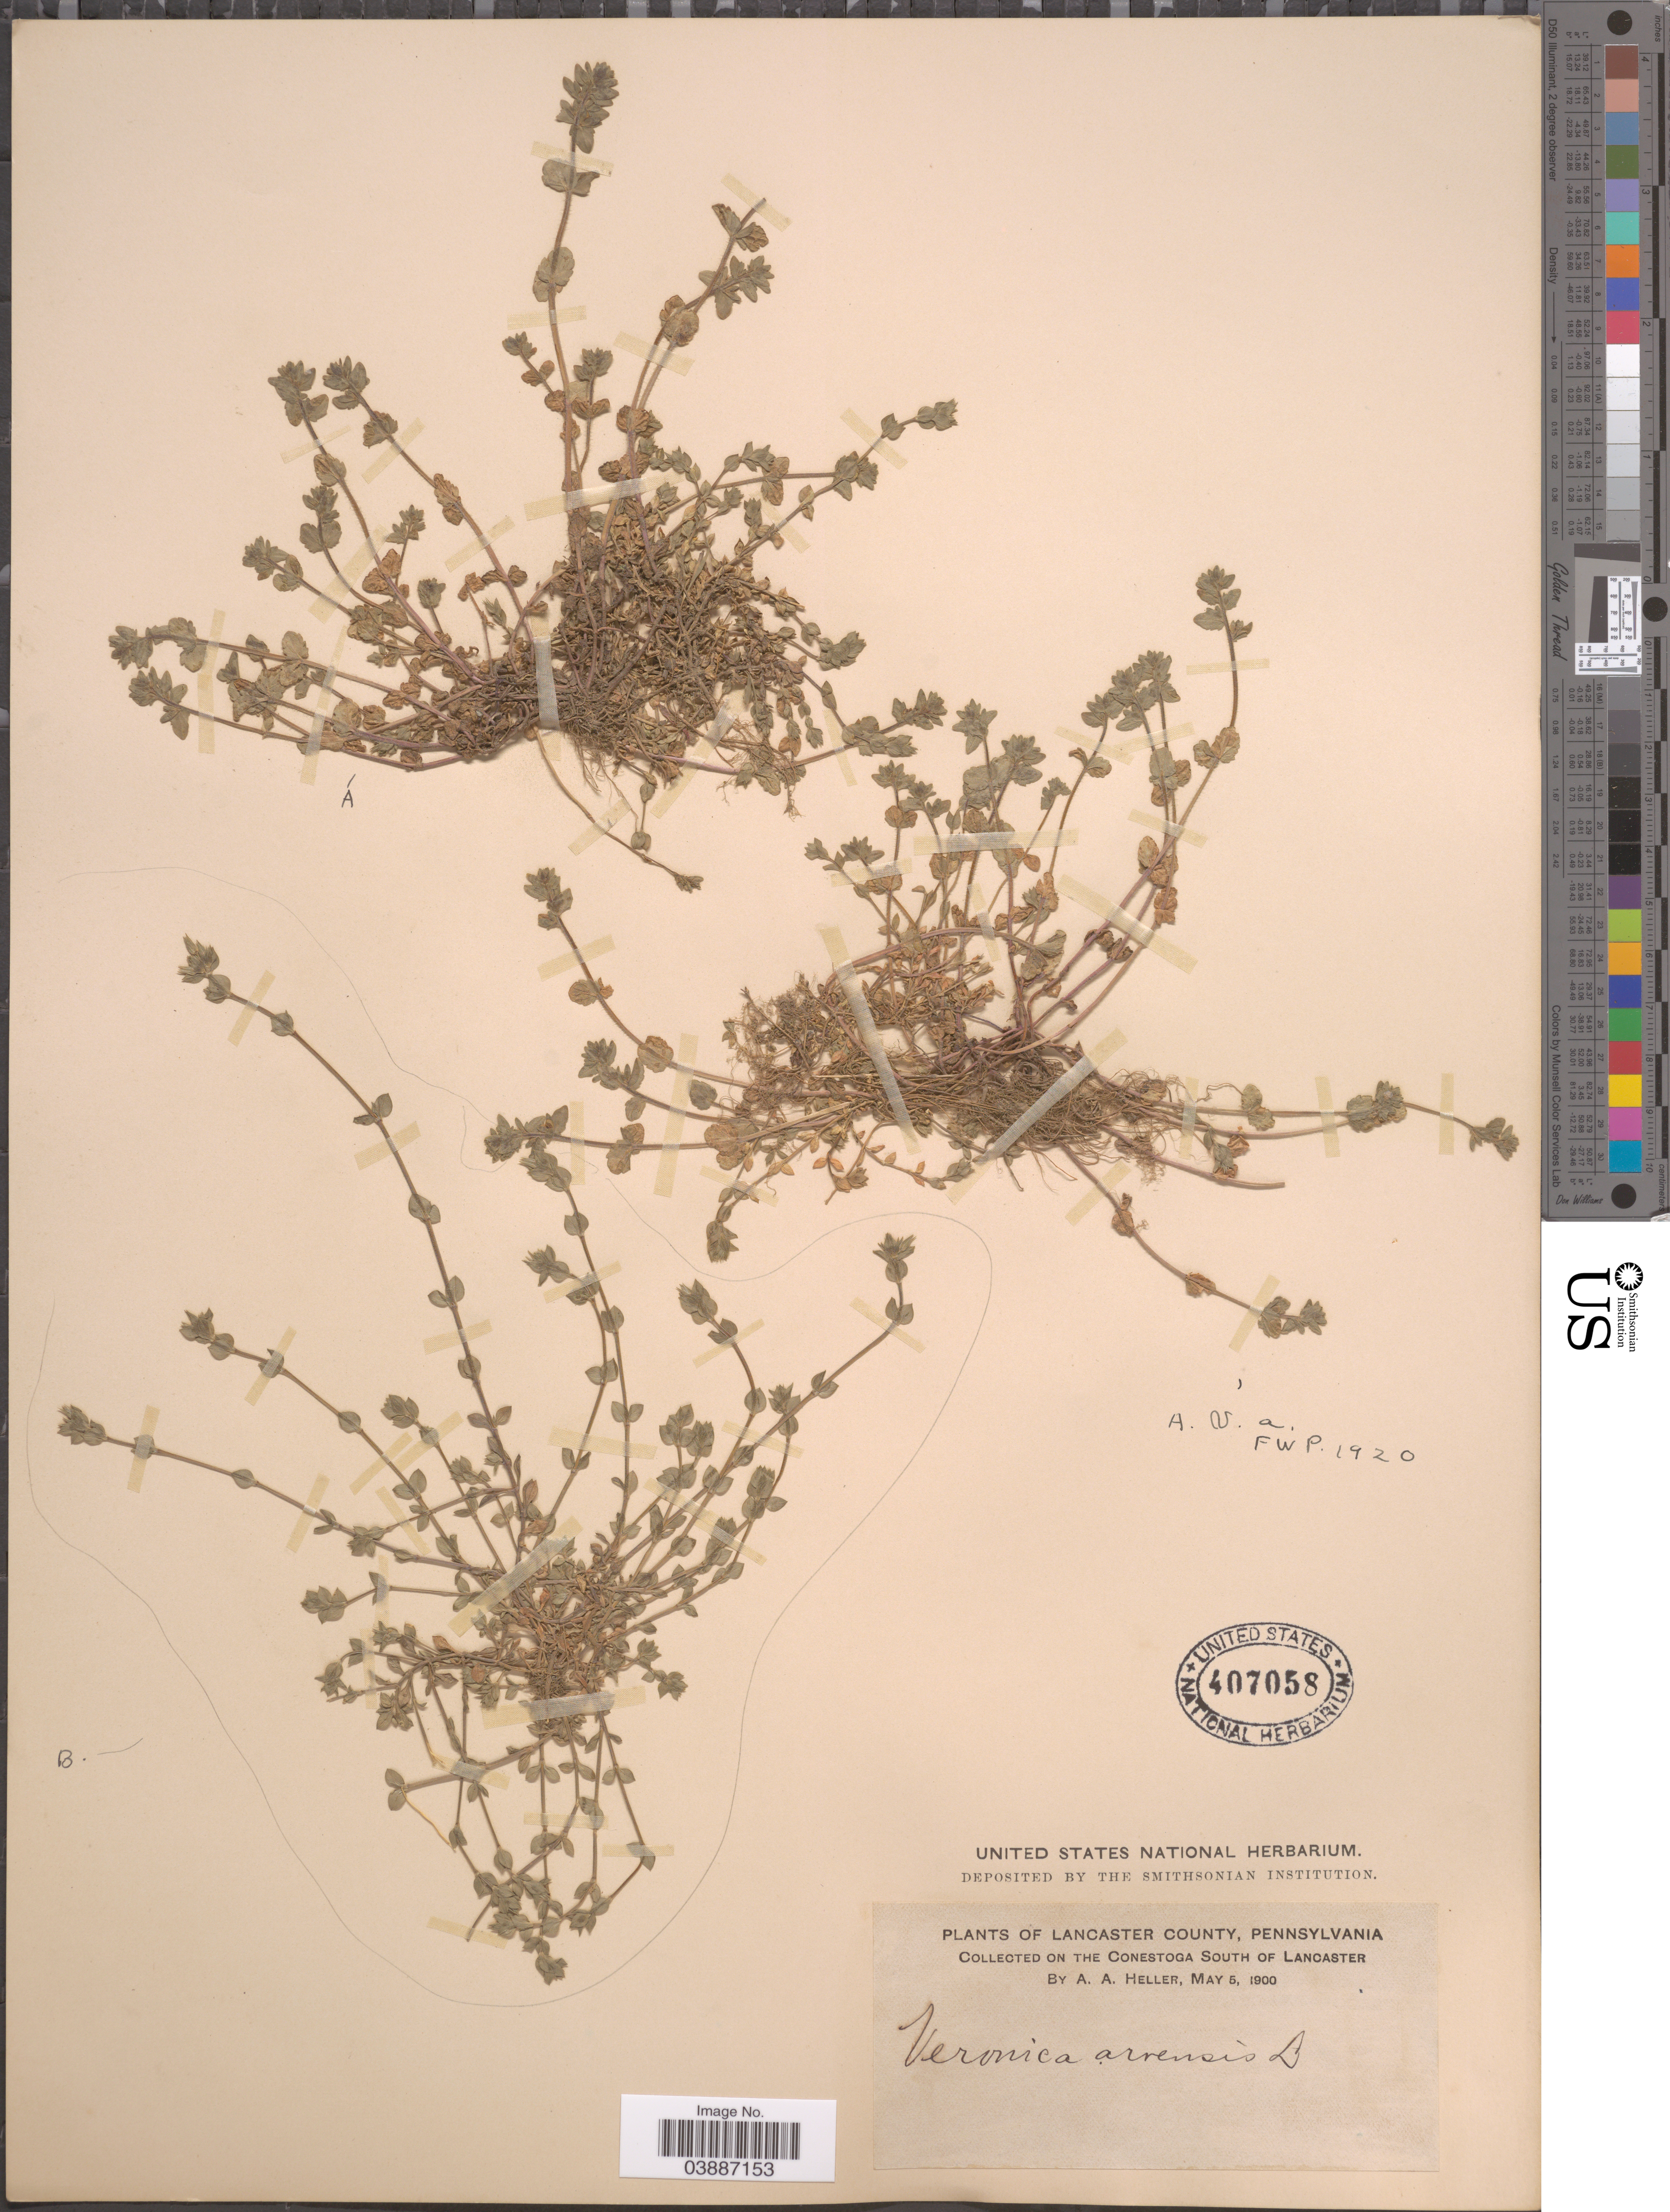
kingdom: Plantae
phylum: Tracheophyta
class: Magnoliopsida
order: Lamiales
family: Plantaginaceae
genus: Veronica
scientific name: Veronica arvensis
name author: L.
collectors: A. A. Heller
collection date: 1900-05-05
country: United States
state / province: Pennsylvania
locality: Lancaster County. On the Conestoga South of Lancaster.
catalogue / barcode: US 407058